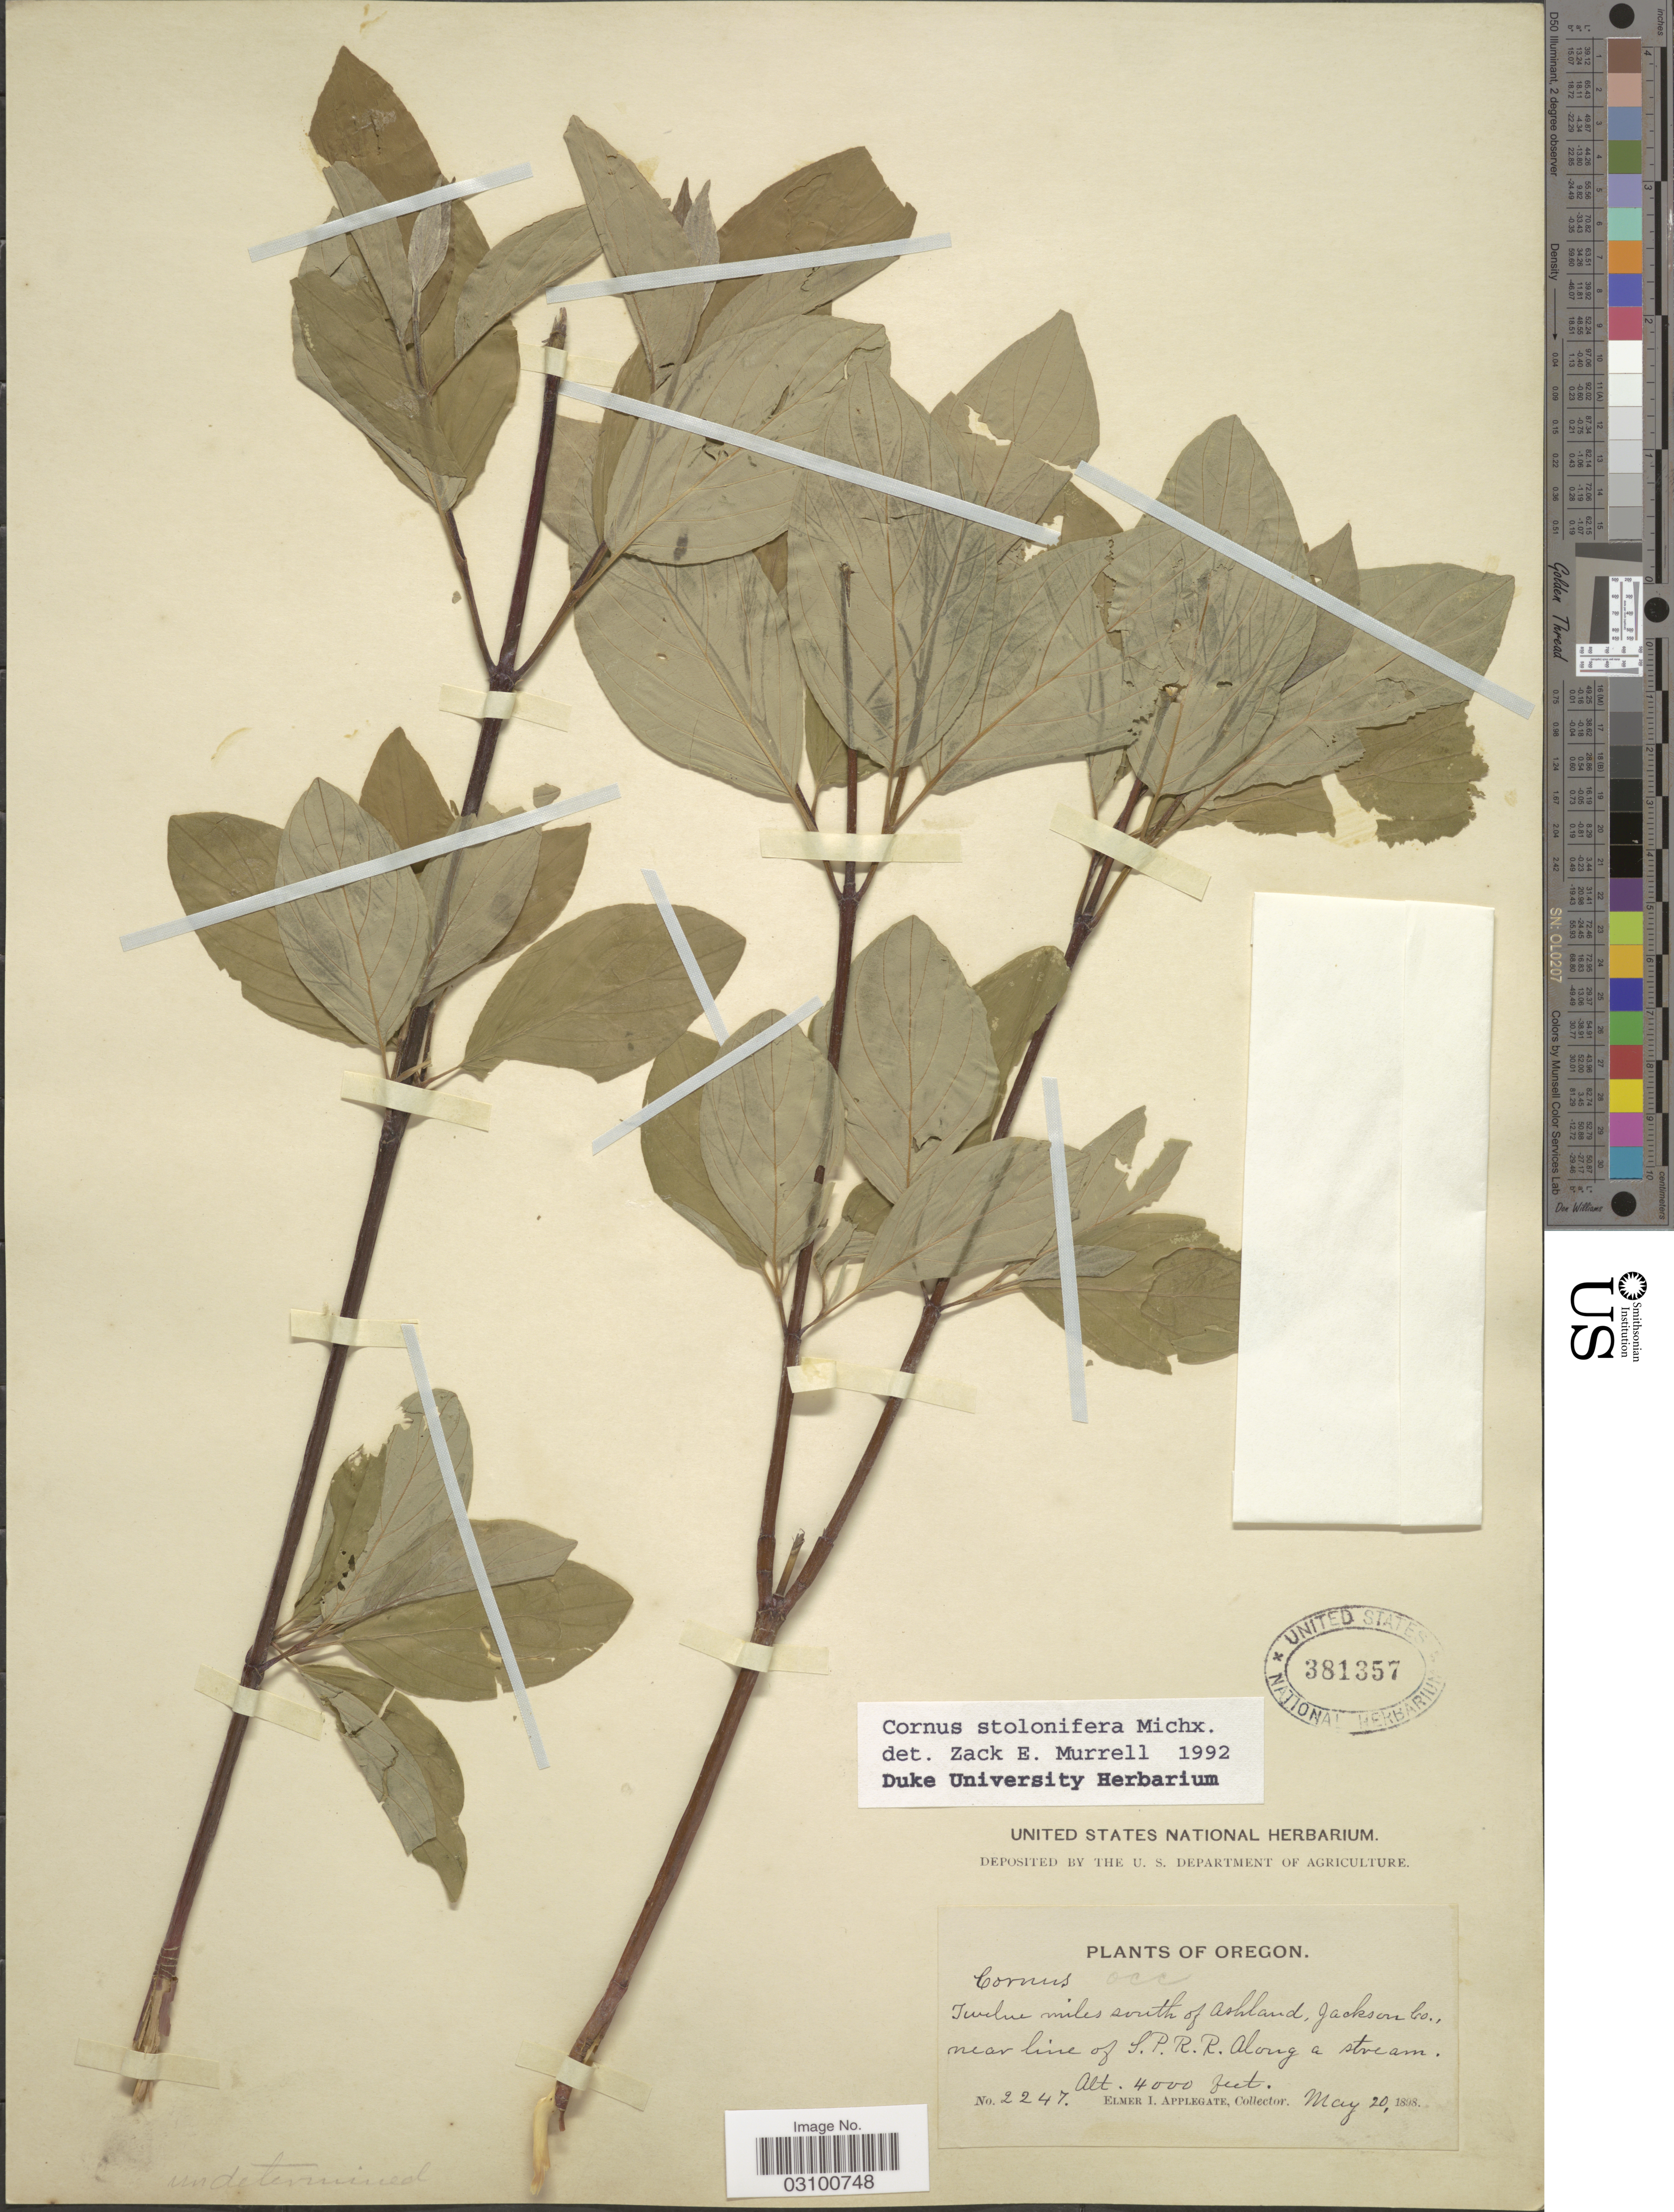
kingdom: Plantae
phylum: Tracheophyta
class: Magnoliopsida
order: Cornales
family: Cornaceae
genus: Cornus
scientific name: Cornus sericea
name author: L.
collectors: E. I. Applegate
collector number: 2247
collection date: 1898-05-20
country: United States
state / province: Oregon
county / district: Jackson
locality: Twelve miles south of Ashland, Jackson Co., near line of S.P.R.R. Along a stream.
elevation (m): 1219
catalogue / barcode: US 381357